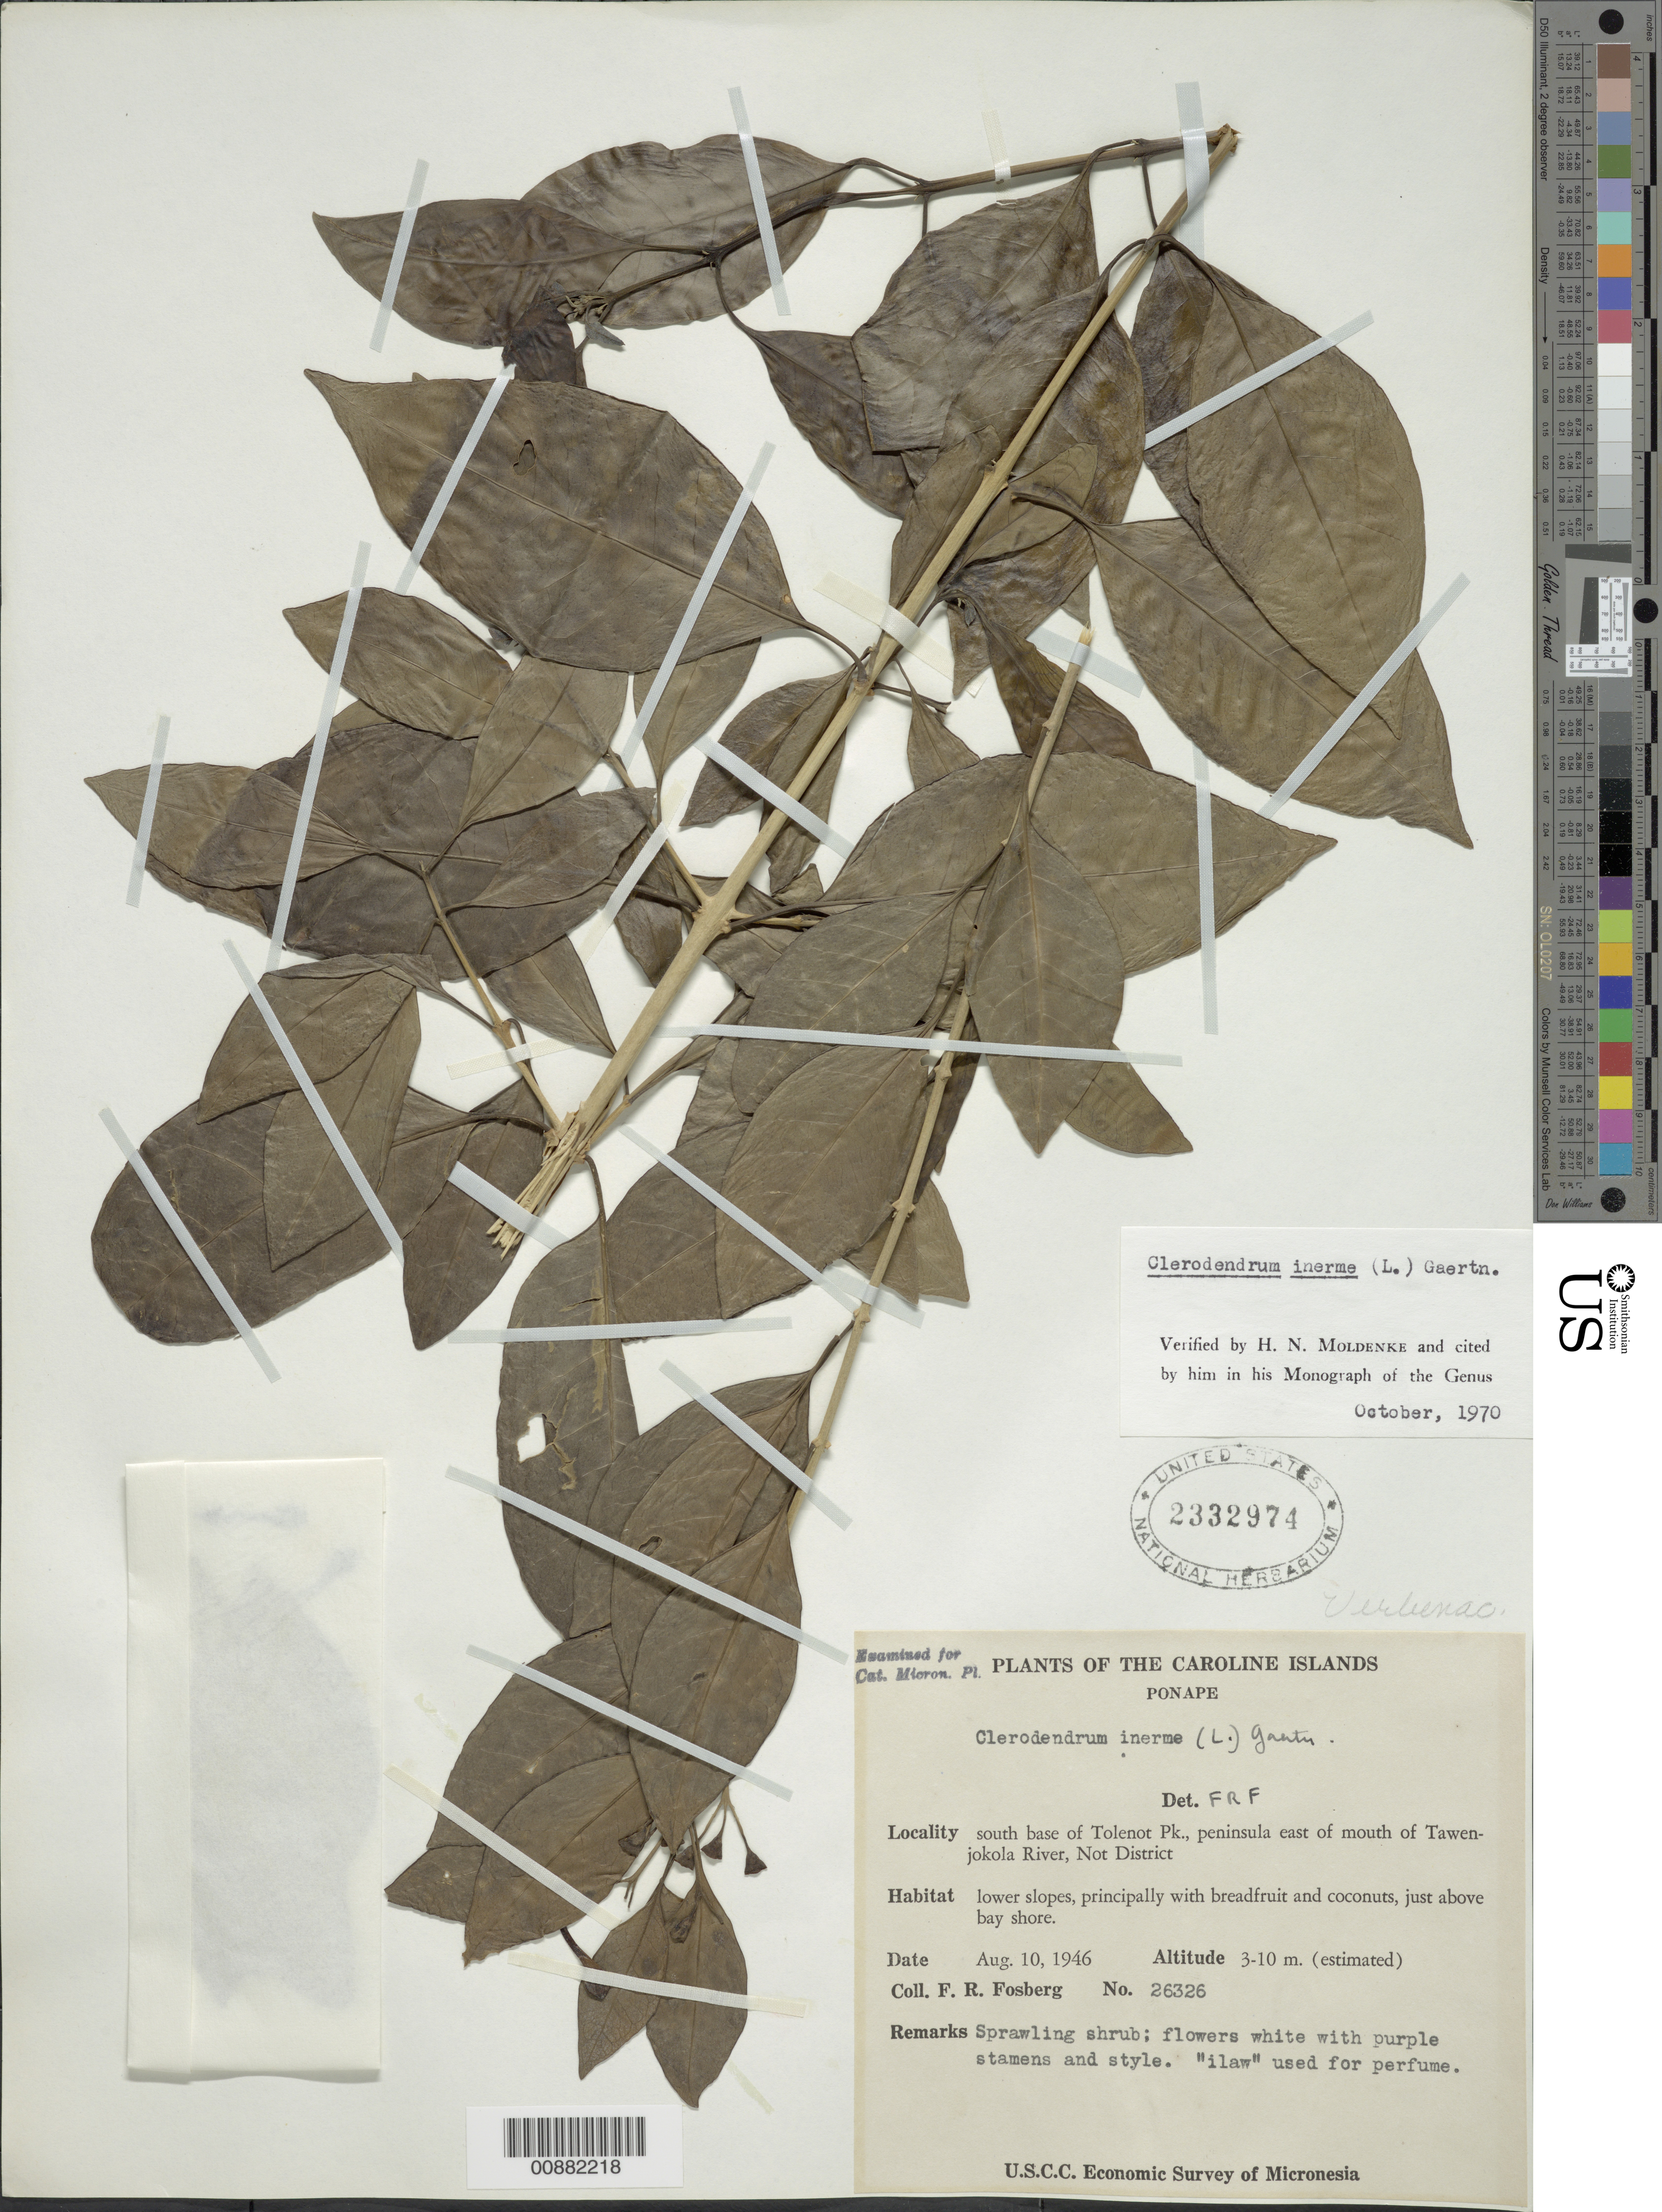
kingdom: Plantae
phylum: Tracheophyta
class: Magnoliopsida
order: Lamiales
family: Lamiaceae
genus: Clerodendrum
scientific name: Clerodendrum inerme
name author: (L.) Gaertn.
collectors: F. R. Fosberg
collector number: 26326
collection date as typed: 10 Aug 1946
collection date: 1946-08-10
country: Micronesia, Federated States of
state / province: Pohnpei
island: Pohnpei [Ponape]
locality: Ponape, south base of Tolenot Pk., penisula east of mouth of Tawenjokola River, Not District.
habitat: lower slopes, principally with breadfruit and coconuts, just above bay shore.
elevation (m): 3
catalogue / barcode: US 2332974